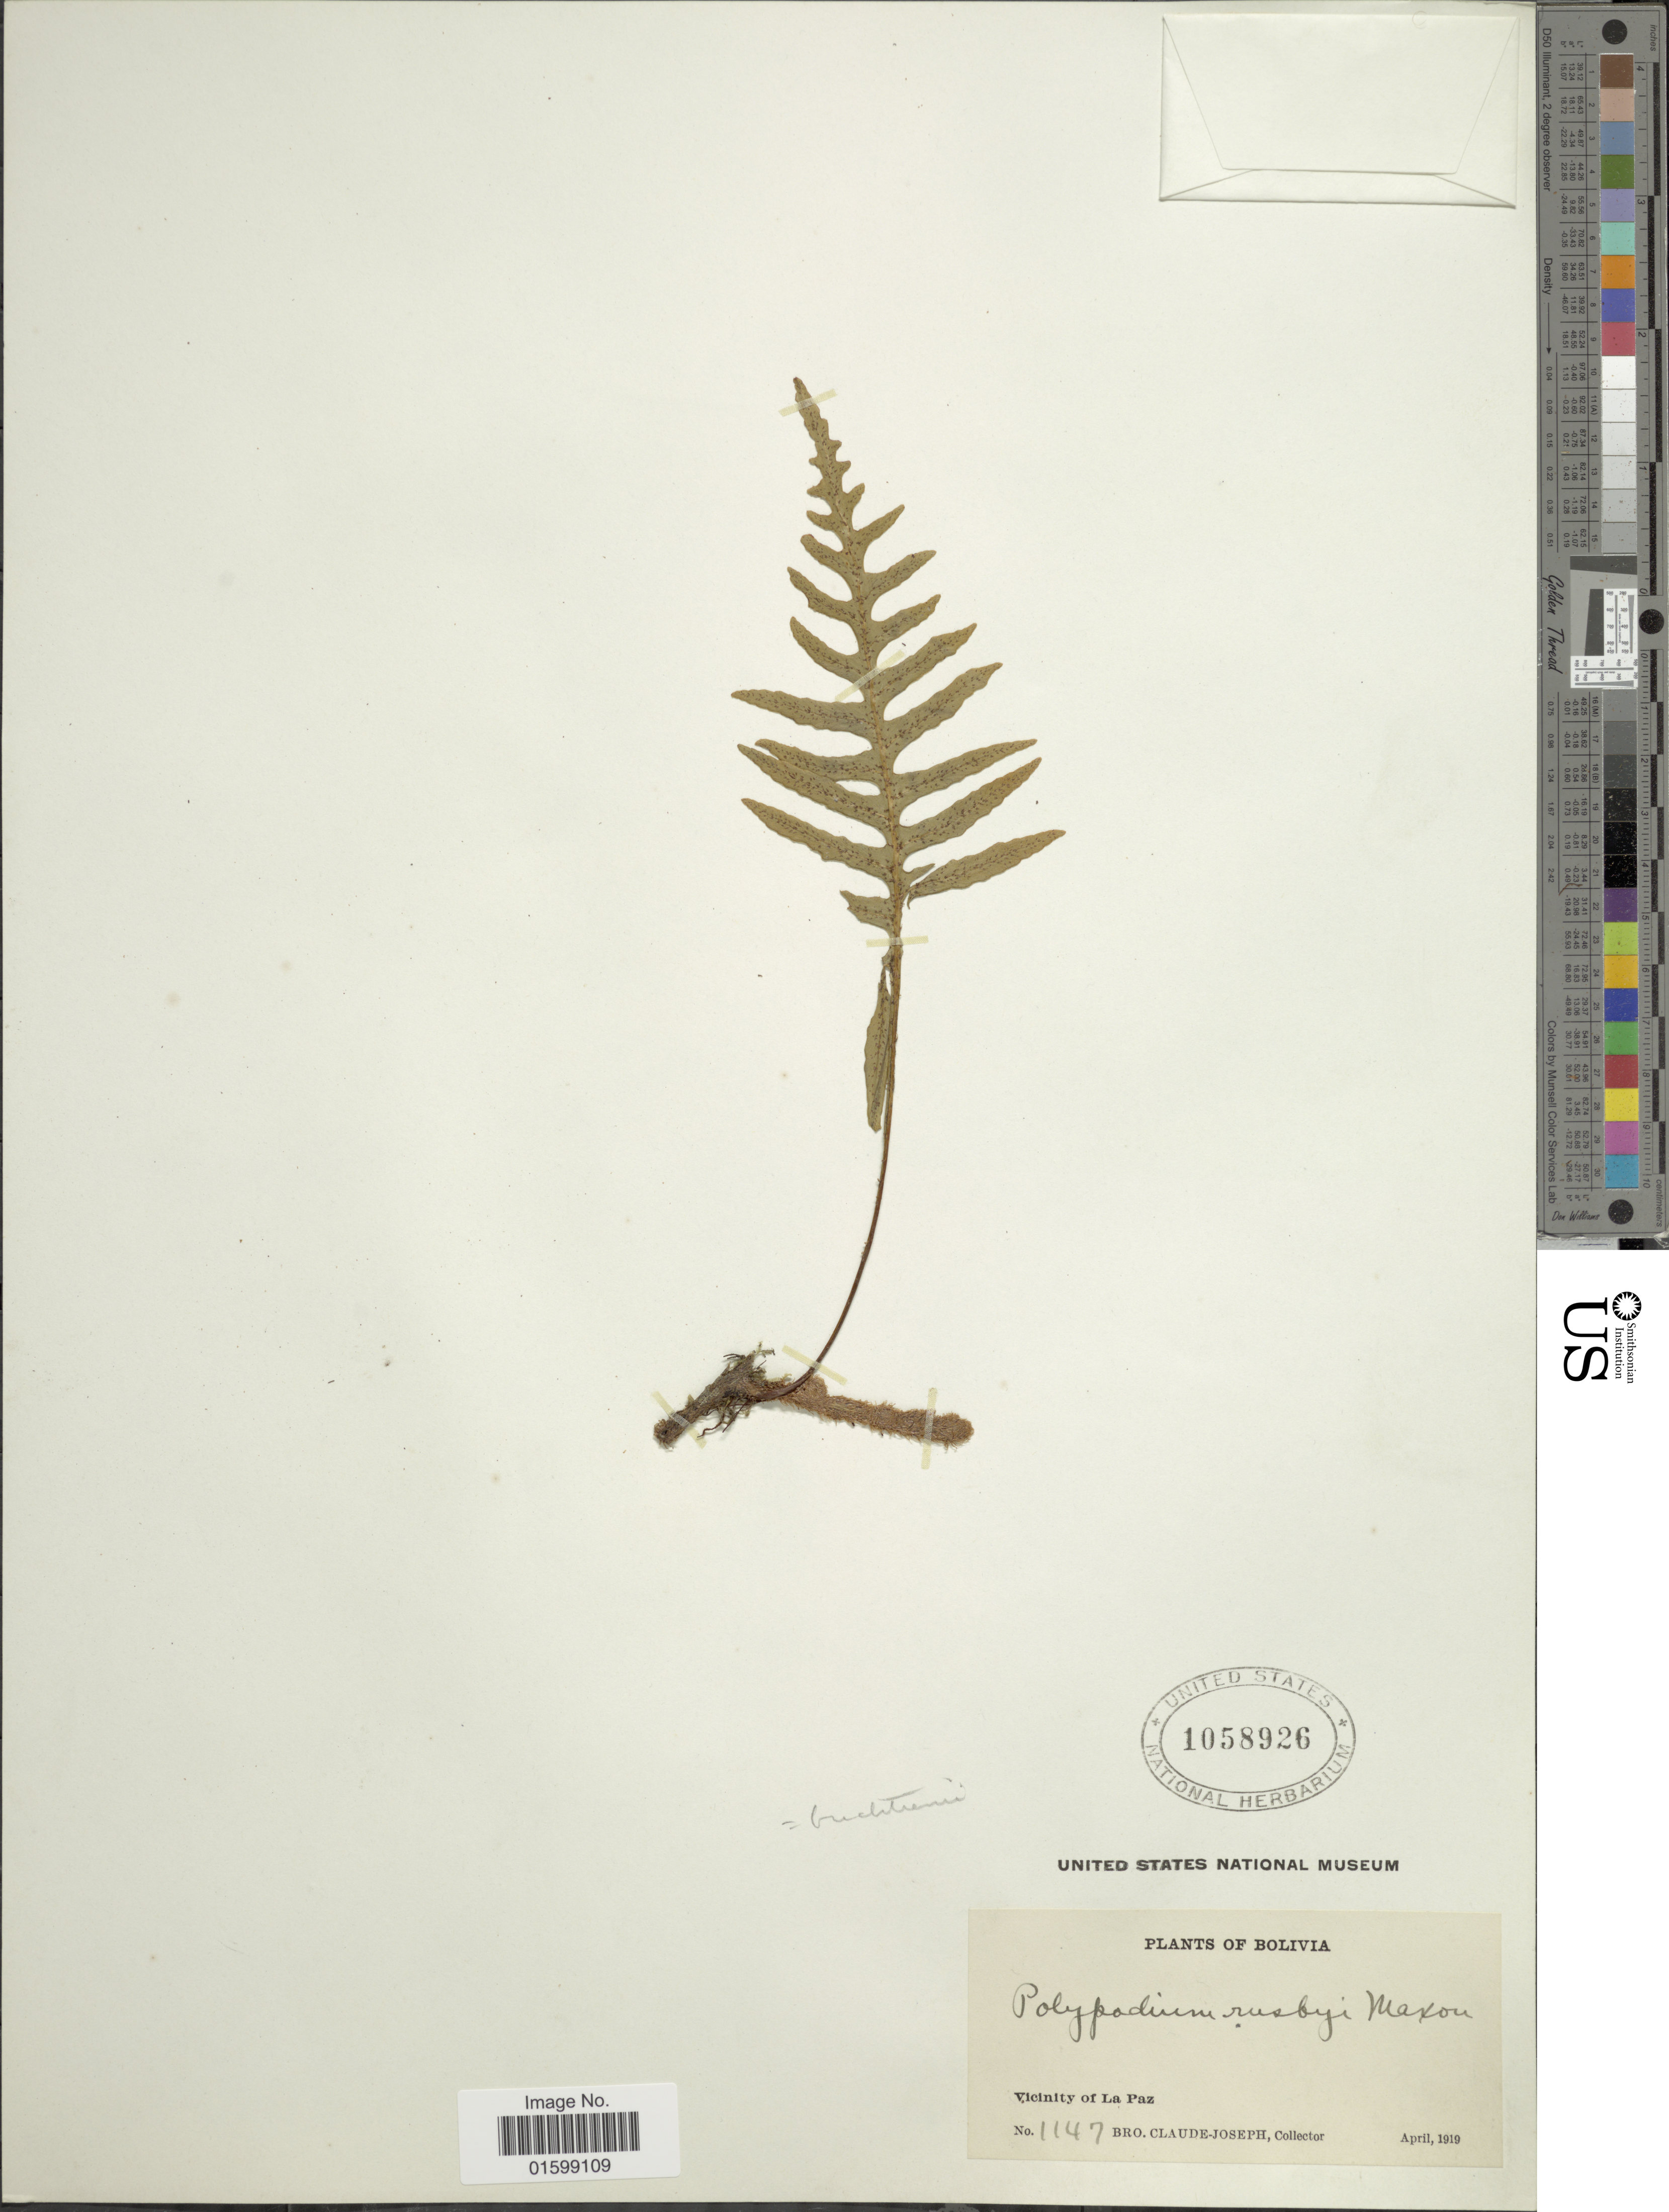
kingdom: Plantae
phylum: Tracheophyta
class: Polypodiopsida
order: Polypodiales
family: Polypodiaceae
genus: Pleopeltis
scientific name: Pleopeltis buchtienii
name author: (Christ & Rosenst.) A.R. Sm.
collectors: Bro. Claude-Joseph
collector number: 1147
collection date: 1919-04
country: Bolivia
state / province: La Paz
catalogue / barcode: US 1058926